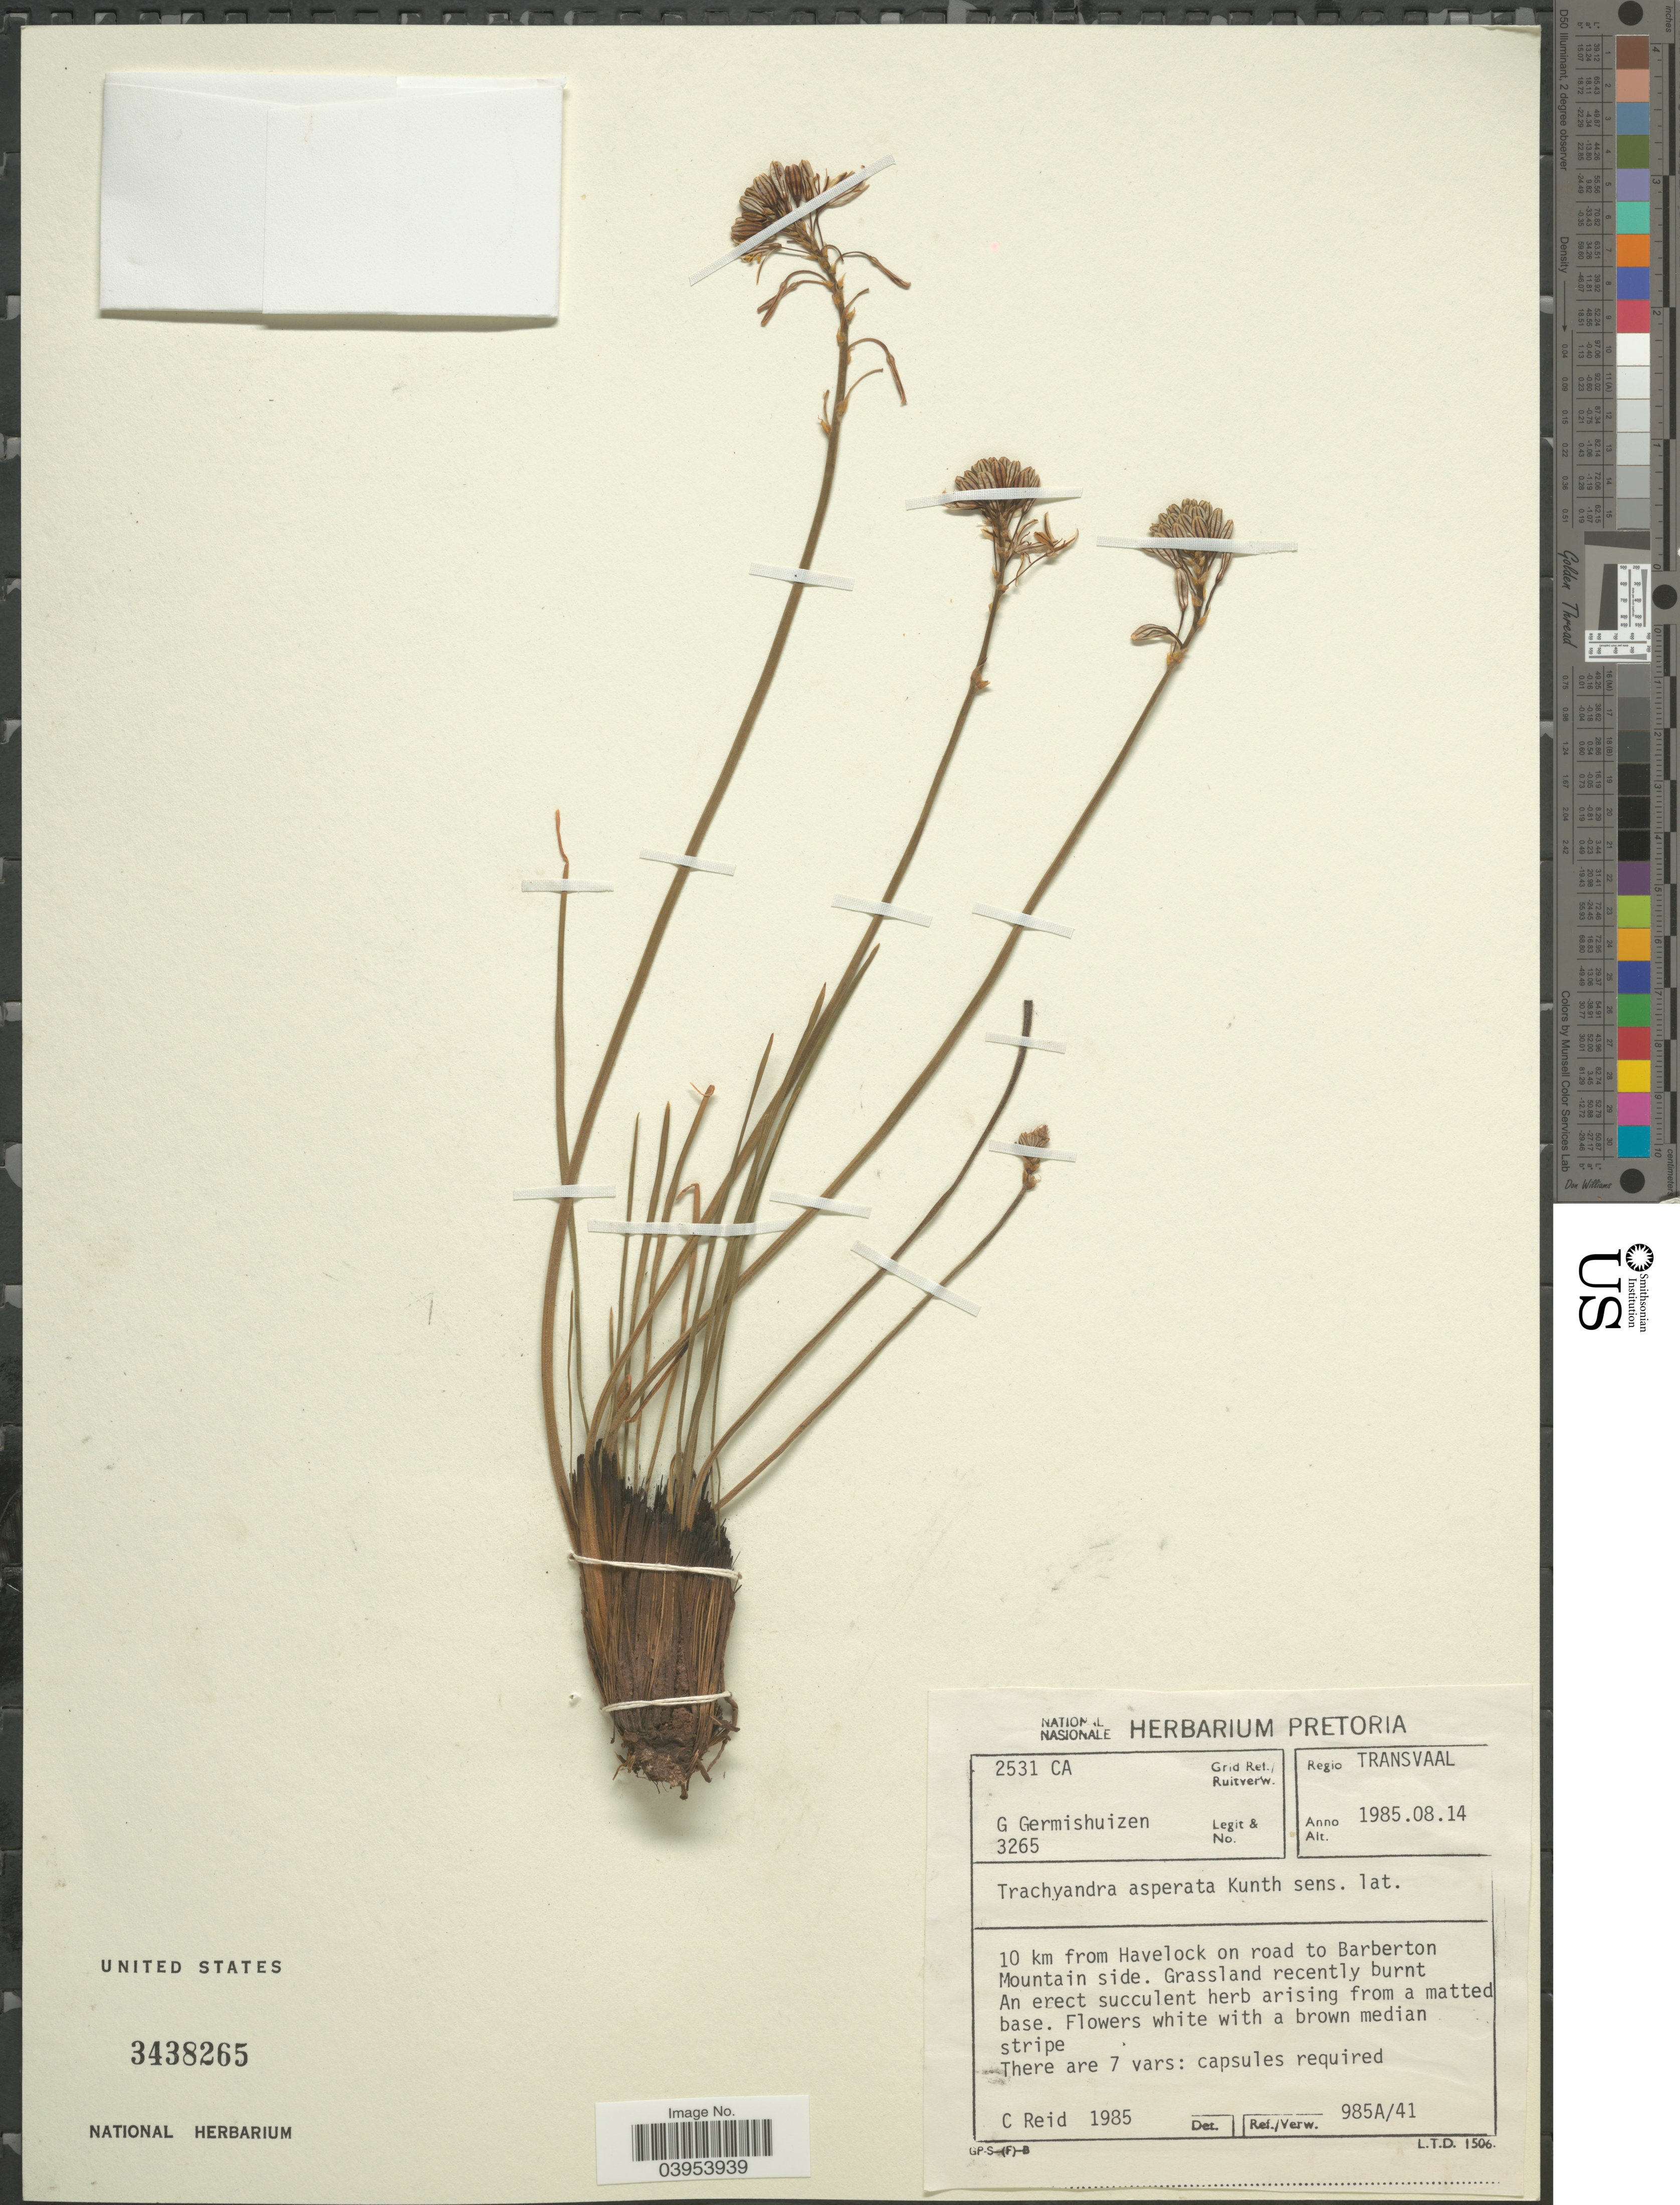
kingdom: Plantae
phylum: Tracheophyta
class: Liliopsida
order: Asparagales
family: Asphodelaceae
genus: Trachyandra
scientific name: Trachyandra asperata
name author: Kunth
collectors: G. Germishuizen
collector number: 3265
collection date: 1985-08-14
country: South Africa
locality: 2531 CA Grid Ref./Ruitverw. Regio Transvaal. 10 km from Havelock on road to Barberton Mountain side.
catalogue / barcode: US 3438265